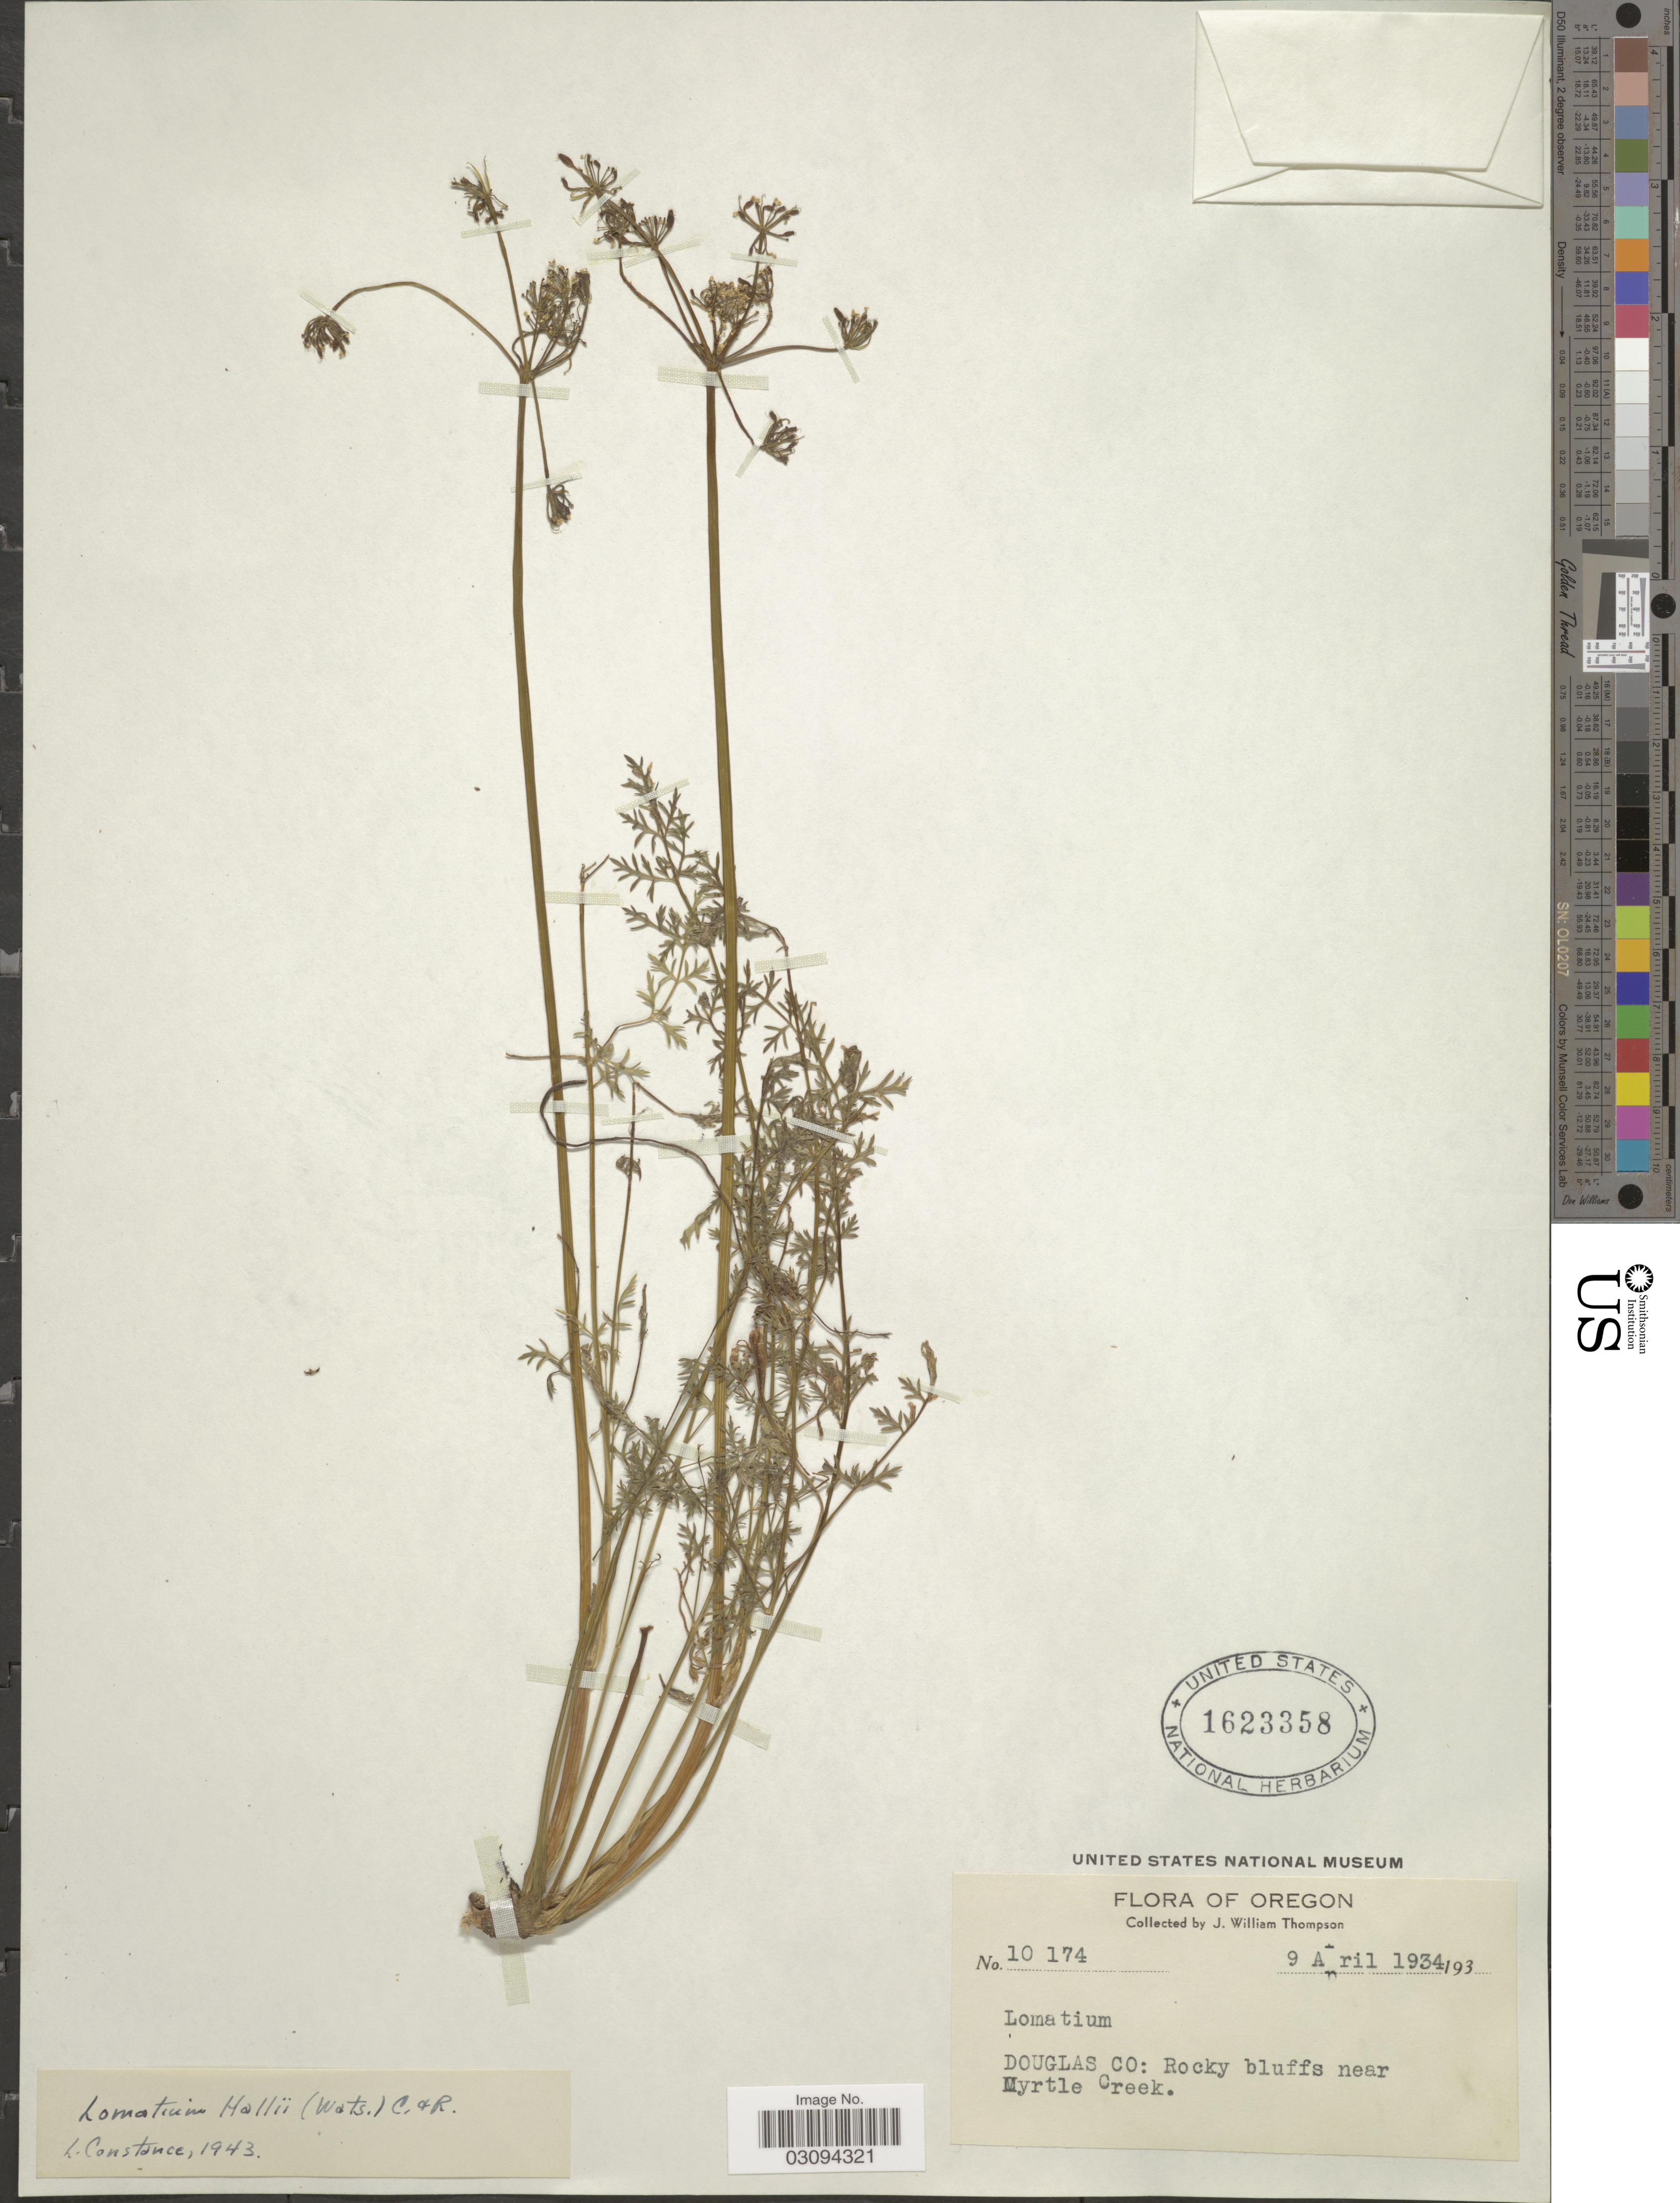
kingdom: Plantae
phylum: Tracheophyta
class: Magnoliopsida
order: Apiales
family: Apiaceae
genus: Lomatium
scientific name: Lomatium hallii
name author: (S. Watson) J.M. Coult. & Rose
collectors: J. W. Thompson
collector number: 10174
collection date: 1934-04-09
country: United States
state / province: Oregon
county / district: Douglas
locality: Douglas Co: Rocky bluffs near Myrtle Creek.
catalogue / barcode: US 1623358